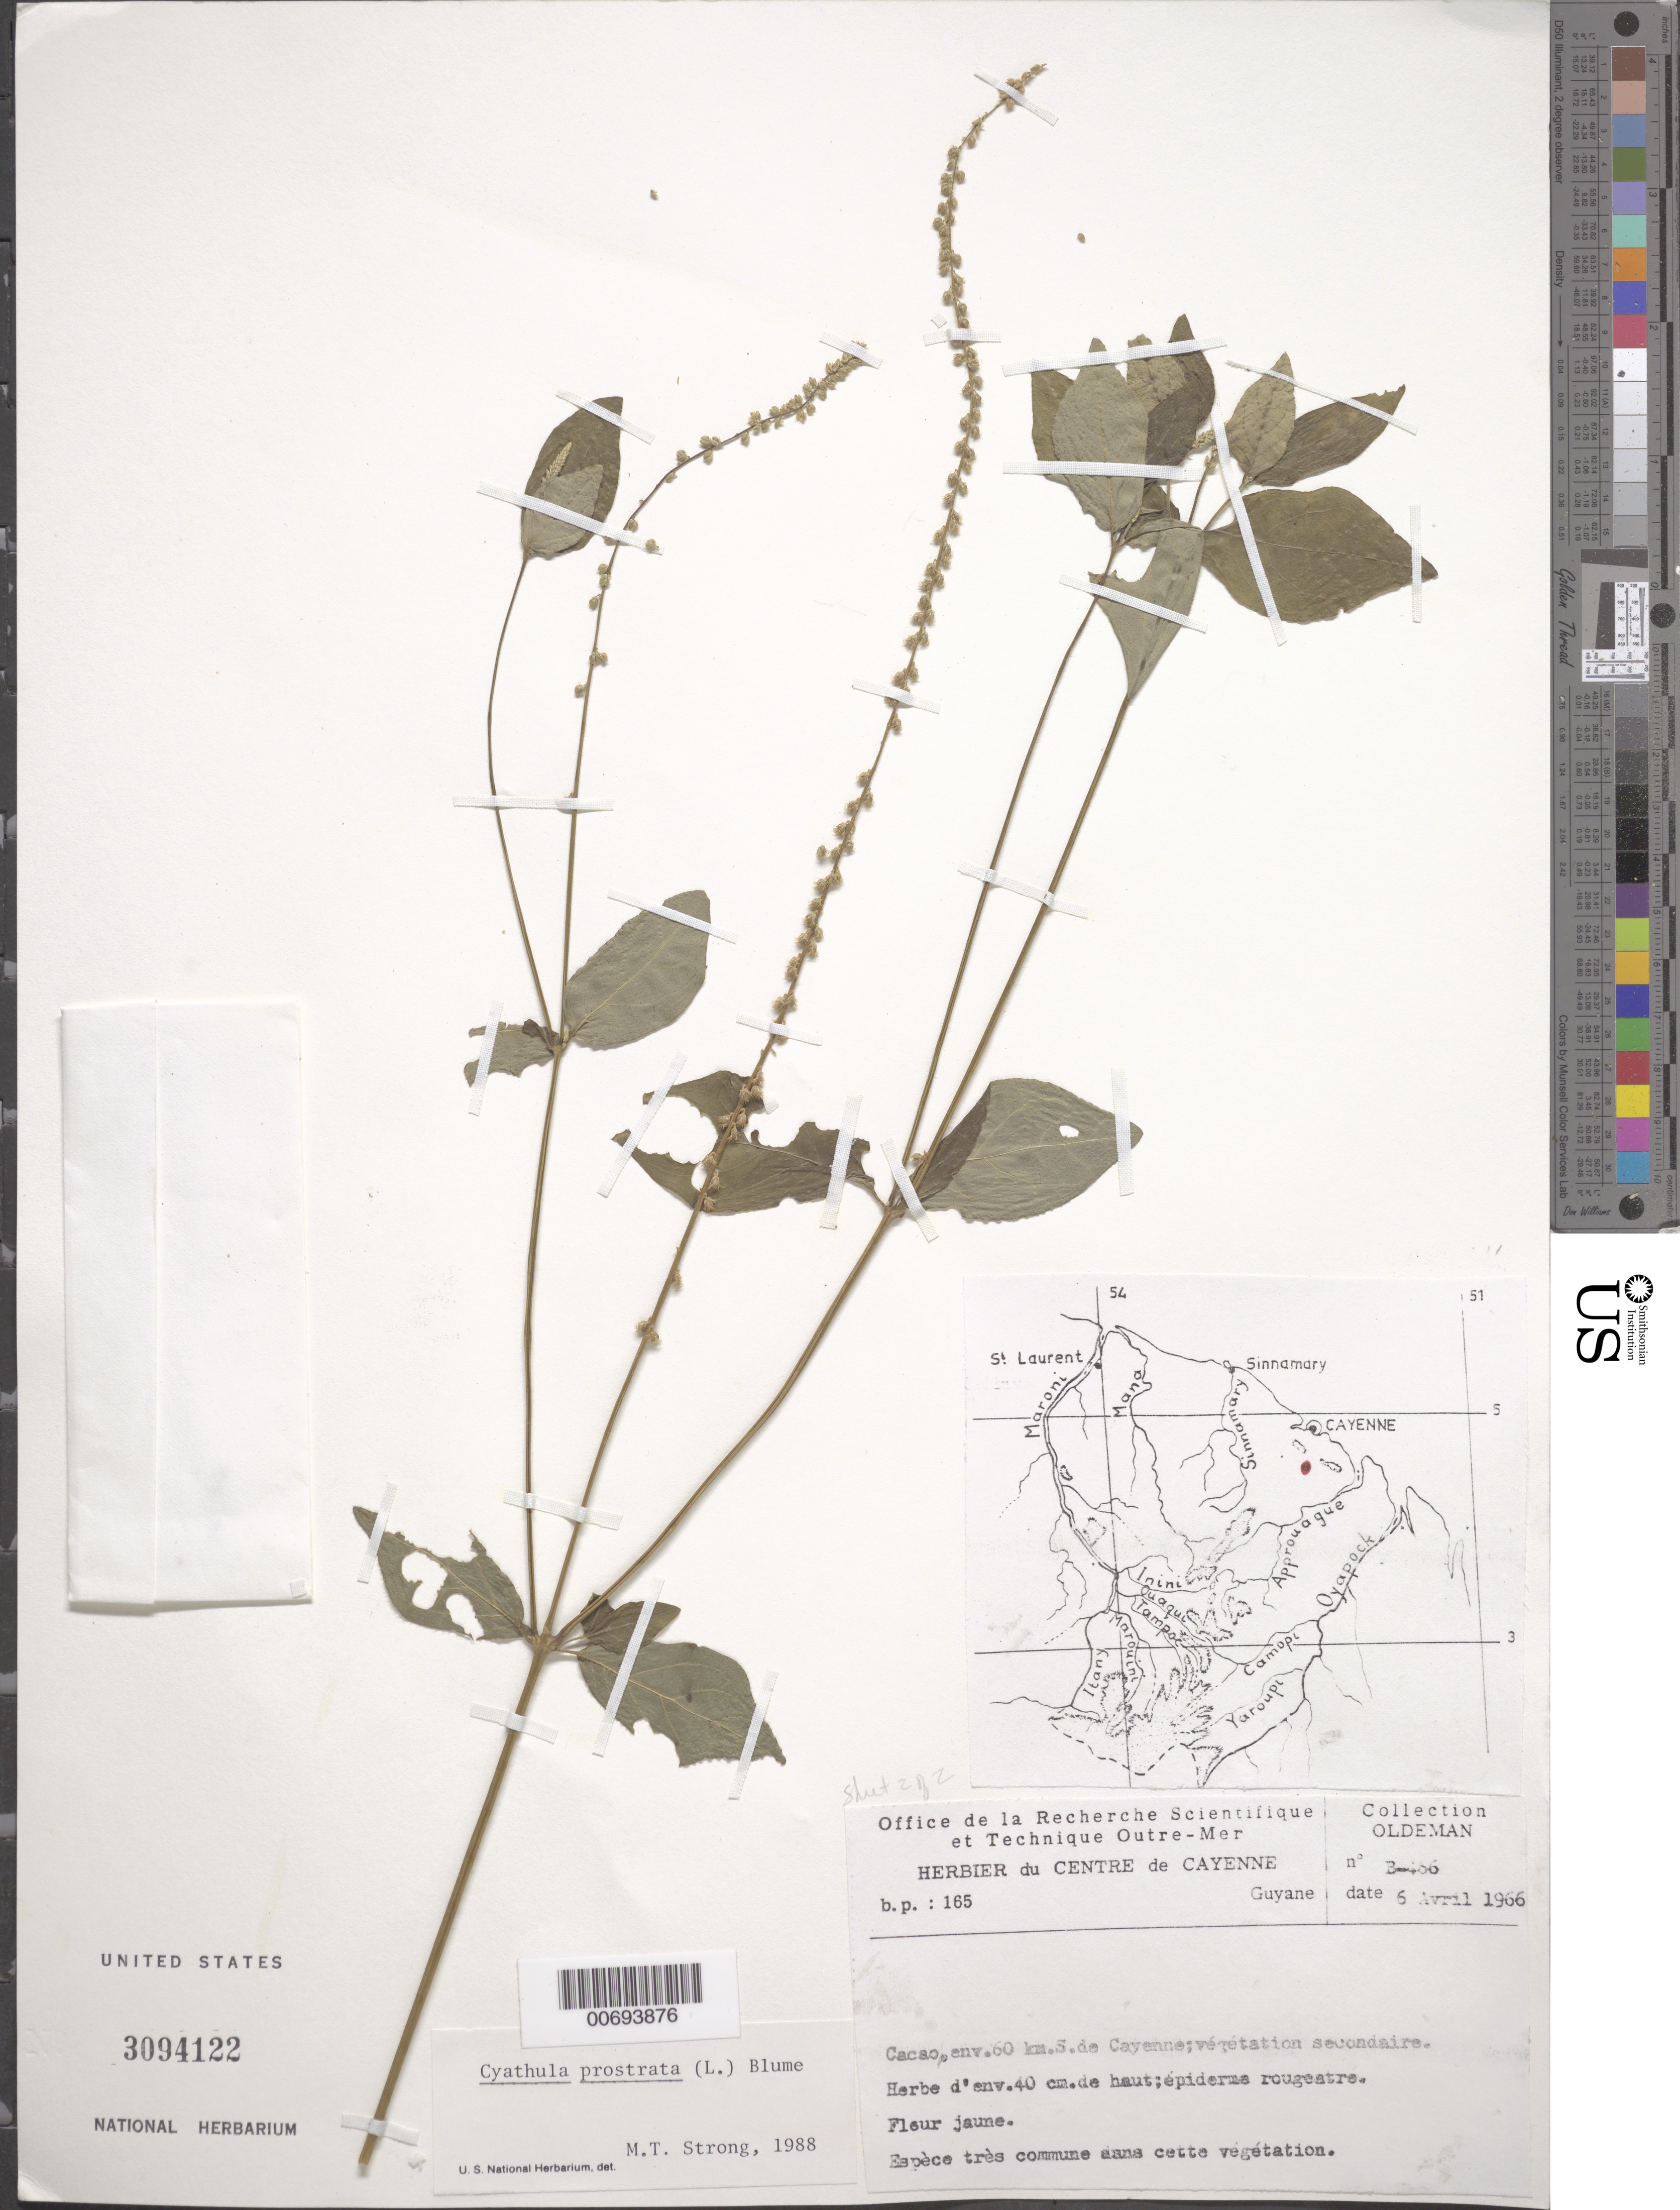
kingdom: Plantae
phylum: Tracheophyta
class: Magnoliopsida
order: Caryophyllales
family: Amaranthaceae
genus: Cyathula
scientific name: Cyathula prostrata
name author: (L.) Blume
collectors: -- Oldeman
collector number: B-466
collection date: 1966-04-06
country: French Guiana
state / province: Cayenne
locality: Cacao, env.60 km. S. de Cayenne; végétation secondaire.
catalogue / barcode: US 3094122